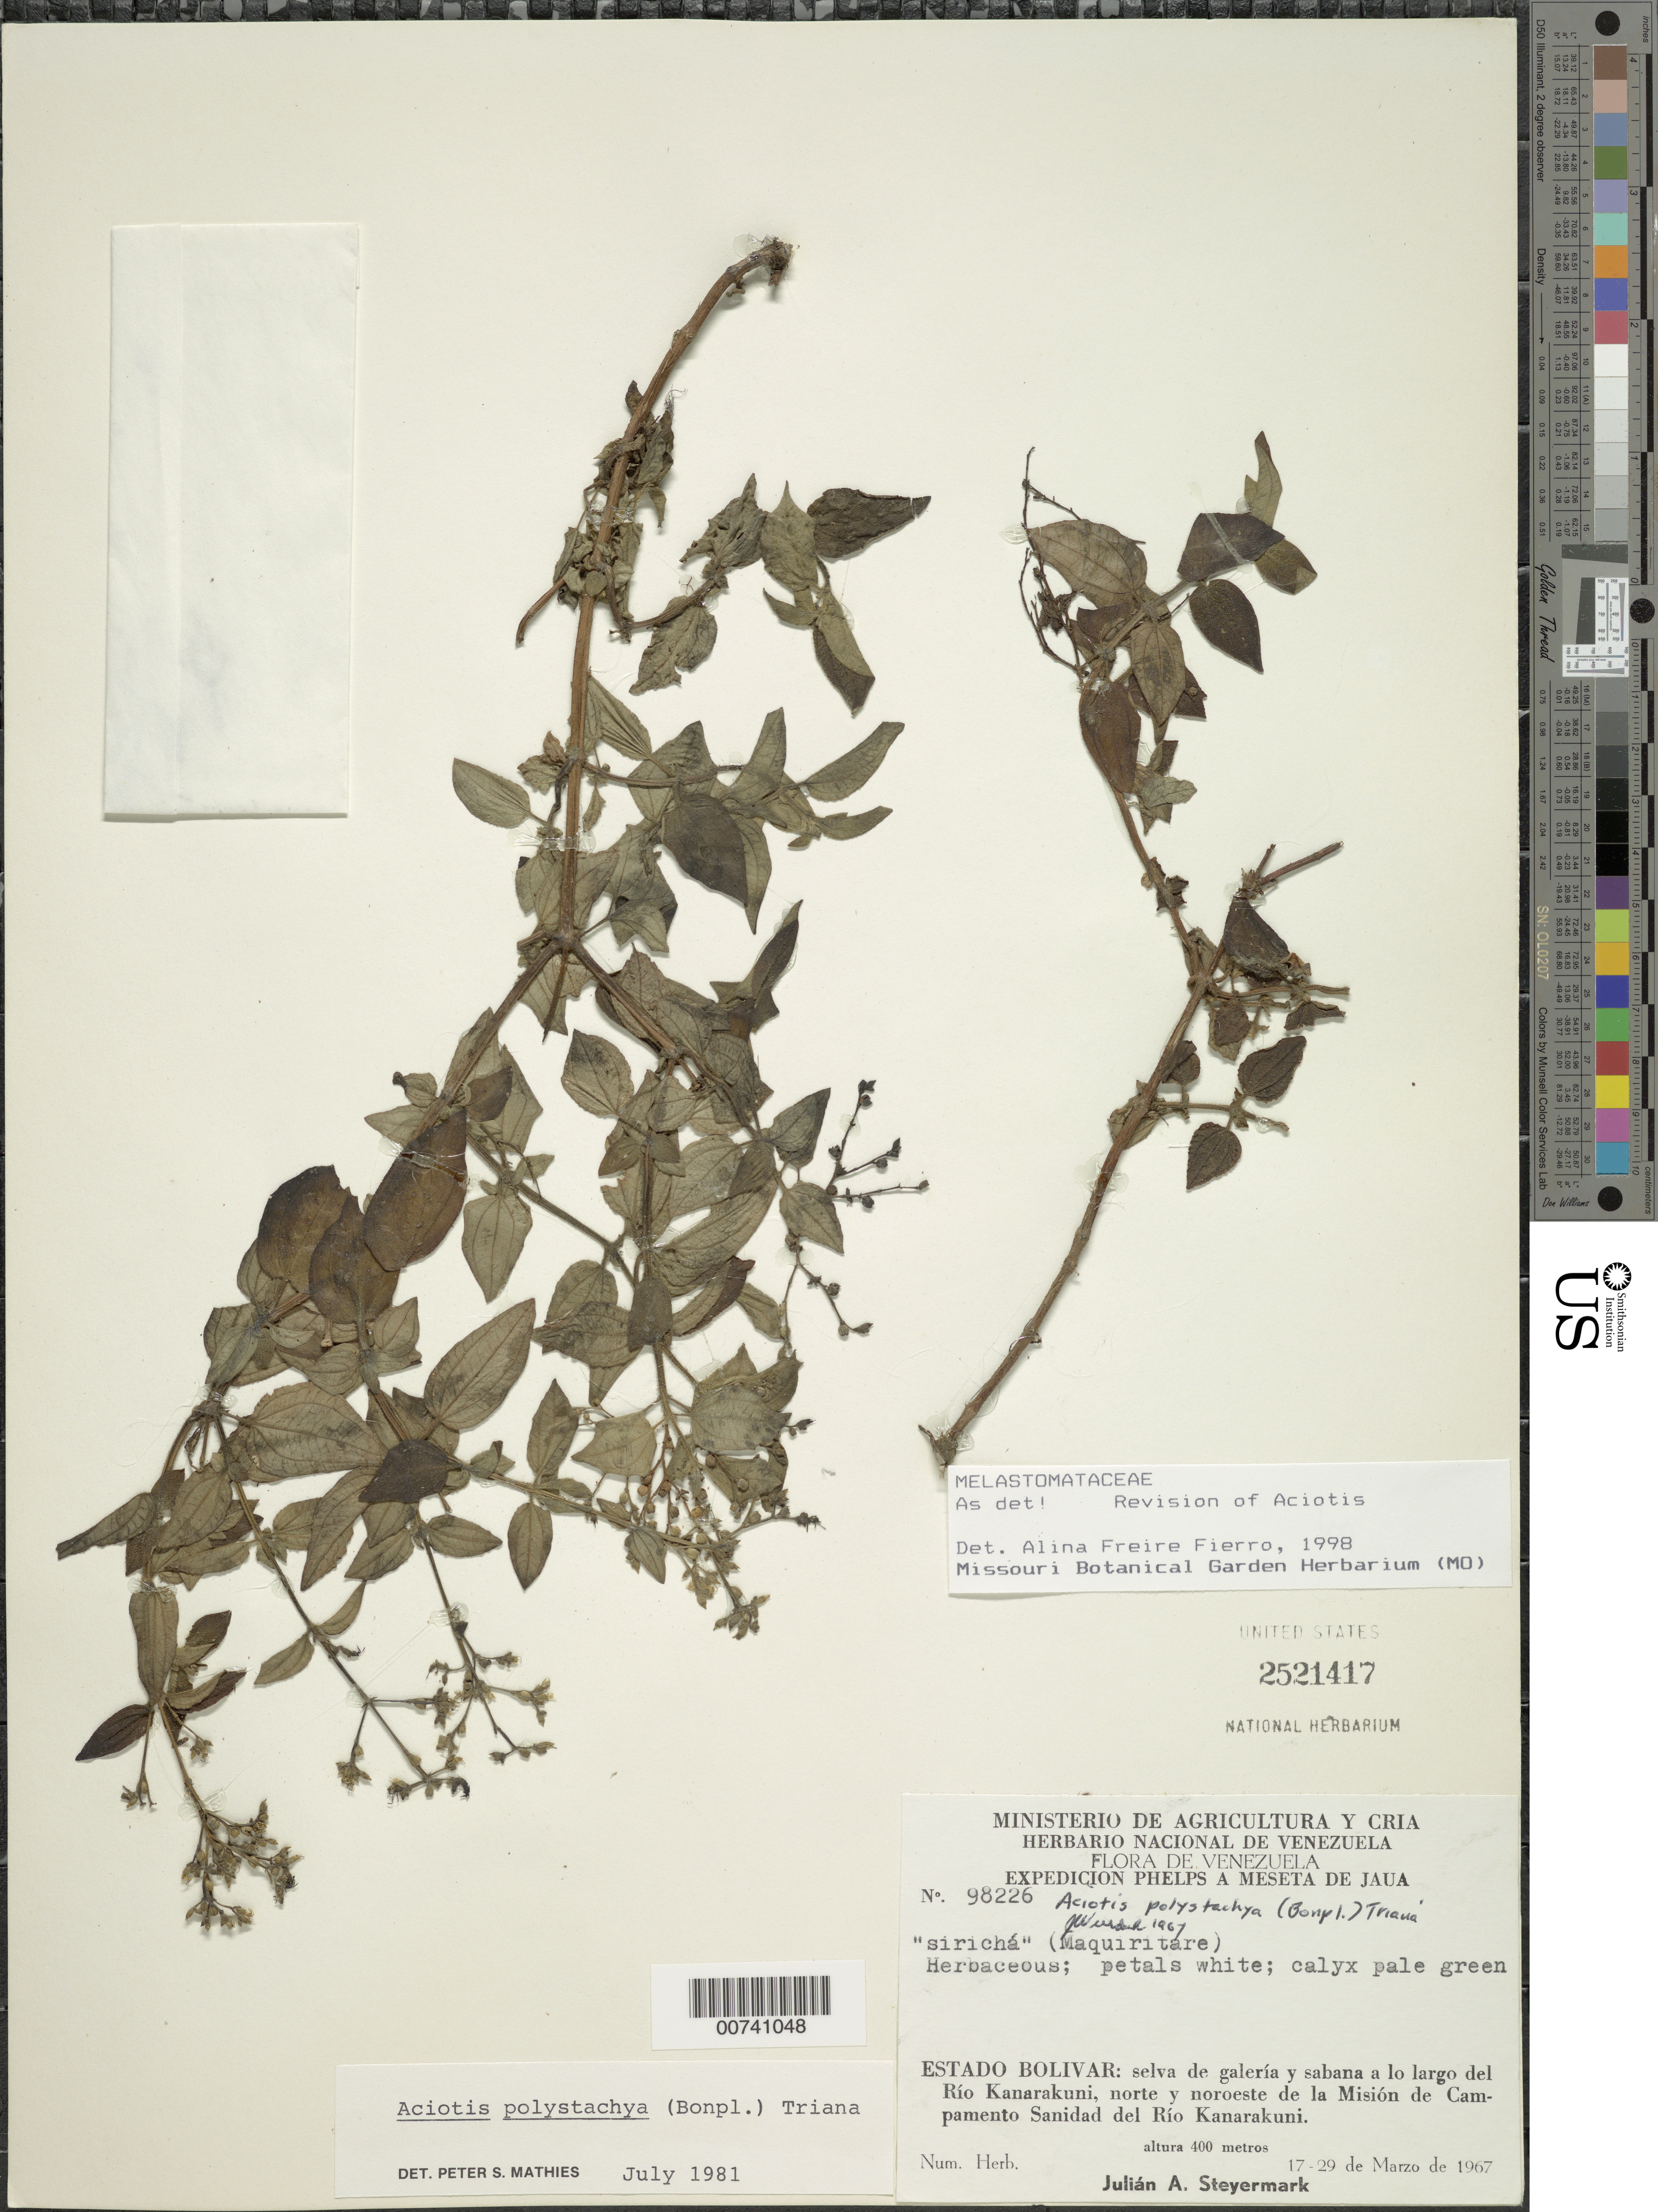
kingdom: Plantae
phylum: Tracheophyta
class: Magnoliopsida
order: Myrtales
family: Melastomataceae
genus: Aciotis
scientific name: Aciotis polystachya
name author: (Bonpl.) Triana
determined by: Mathies, P. S.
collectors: J. Steyermark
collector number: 98226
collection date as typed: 17-Mar-67 to 29-Mar-67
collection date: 1967-03-17/1967-03-29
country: Venezuela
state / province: Bolívar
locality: Río Kanarakuni, N and NW of Mision de Campamento Sanidad del Río Kanarakuni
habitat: Gallery forest and along river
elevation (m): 400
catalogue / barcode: US 2521417